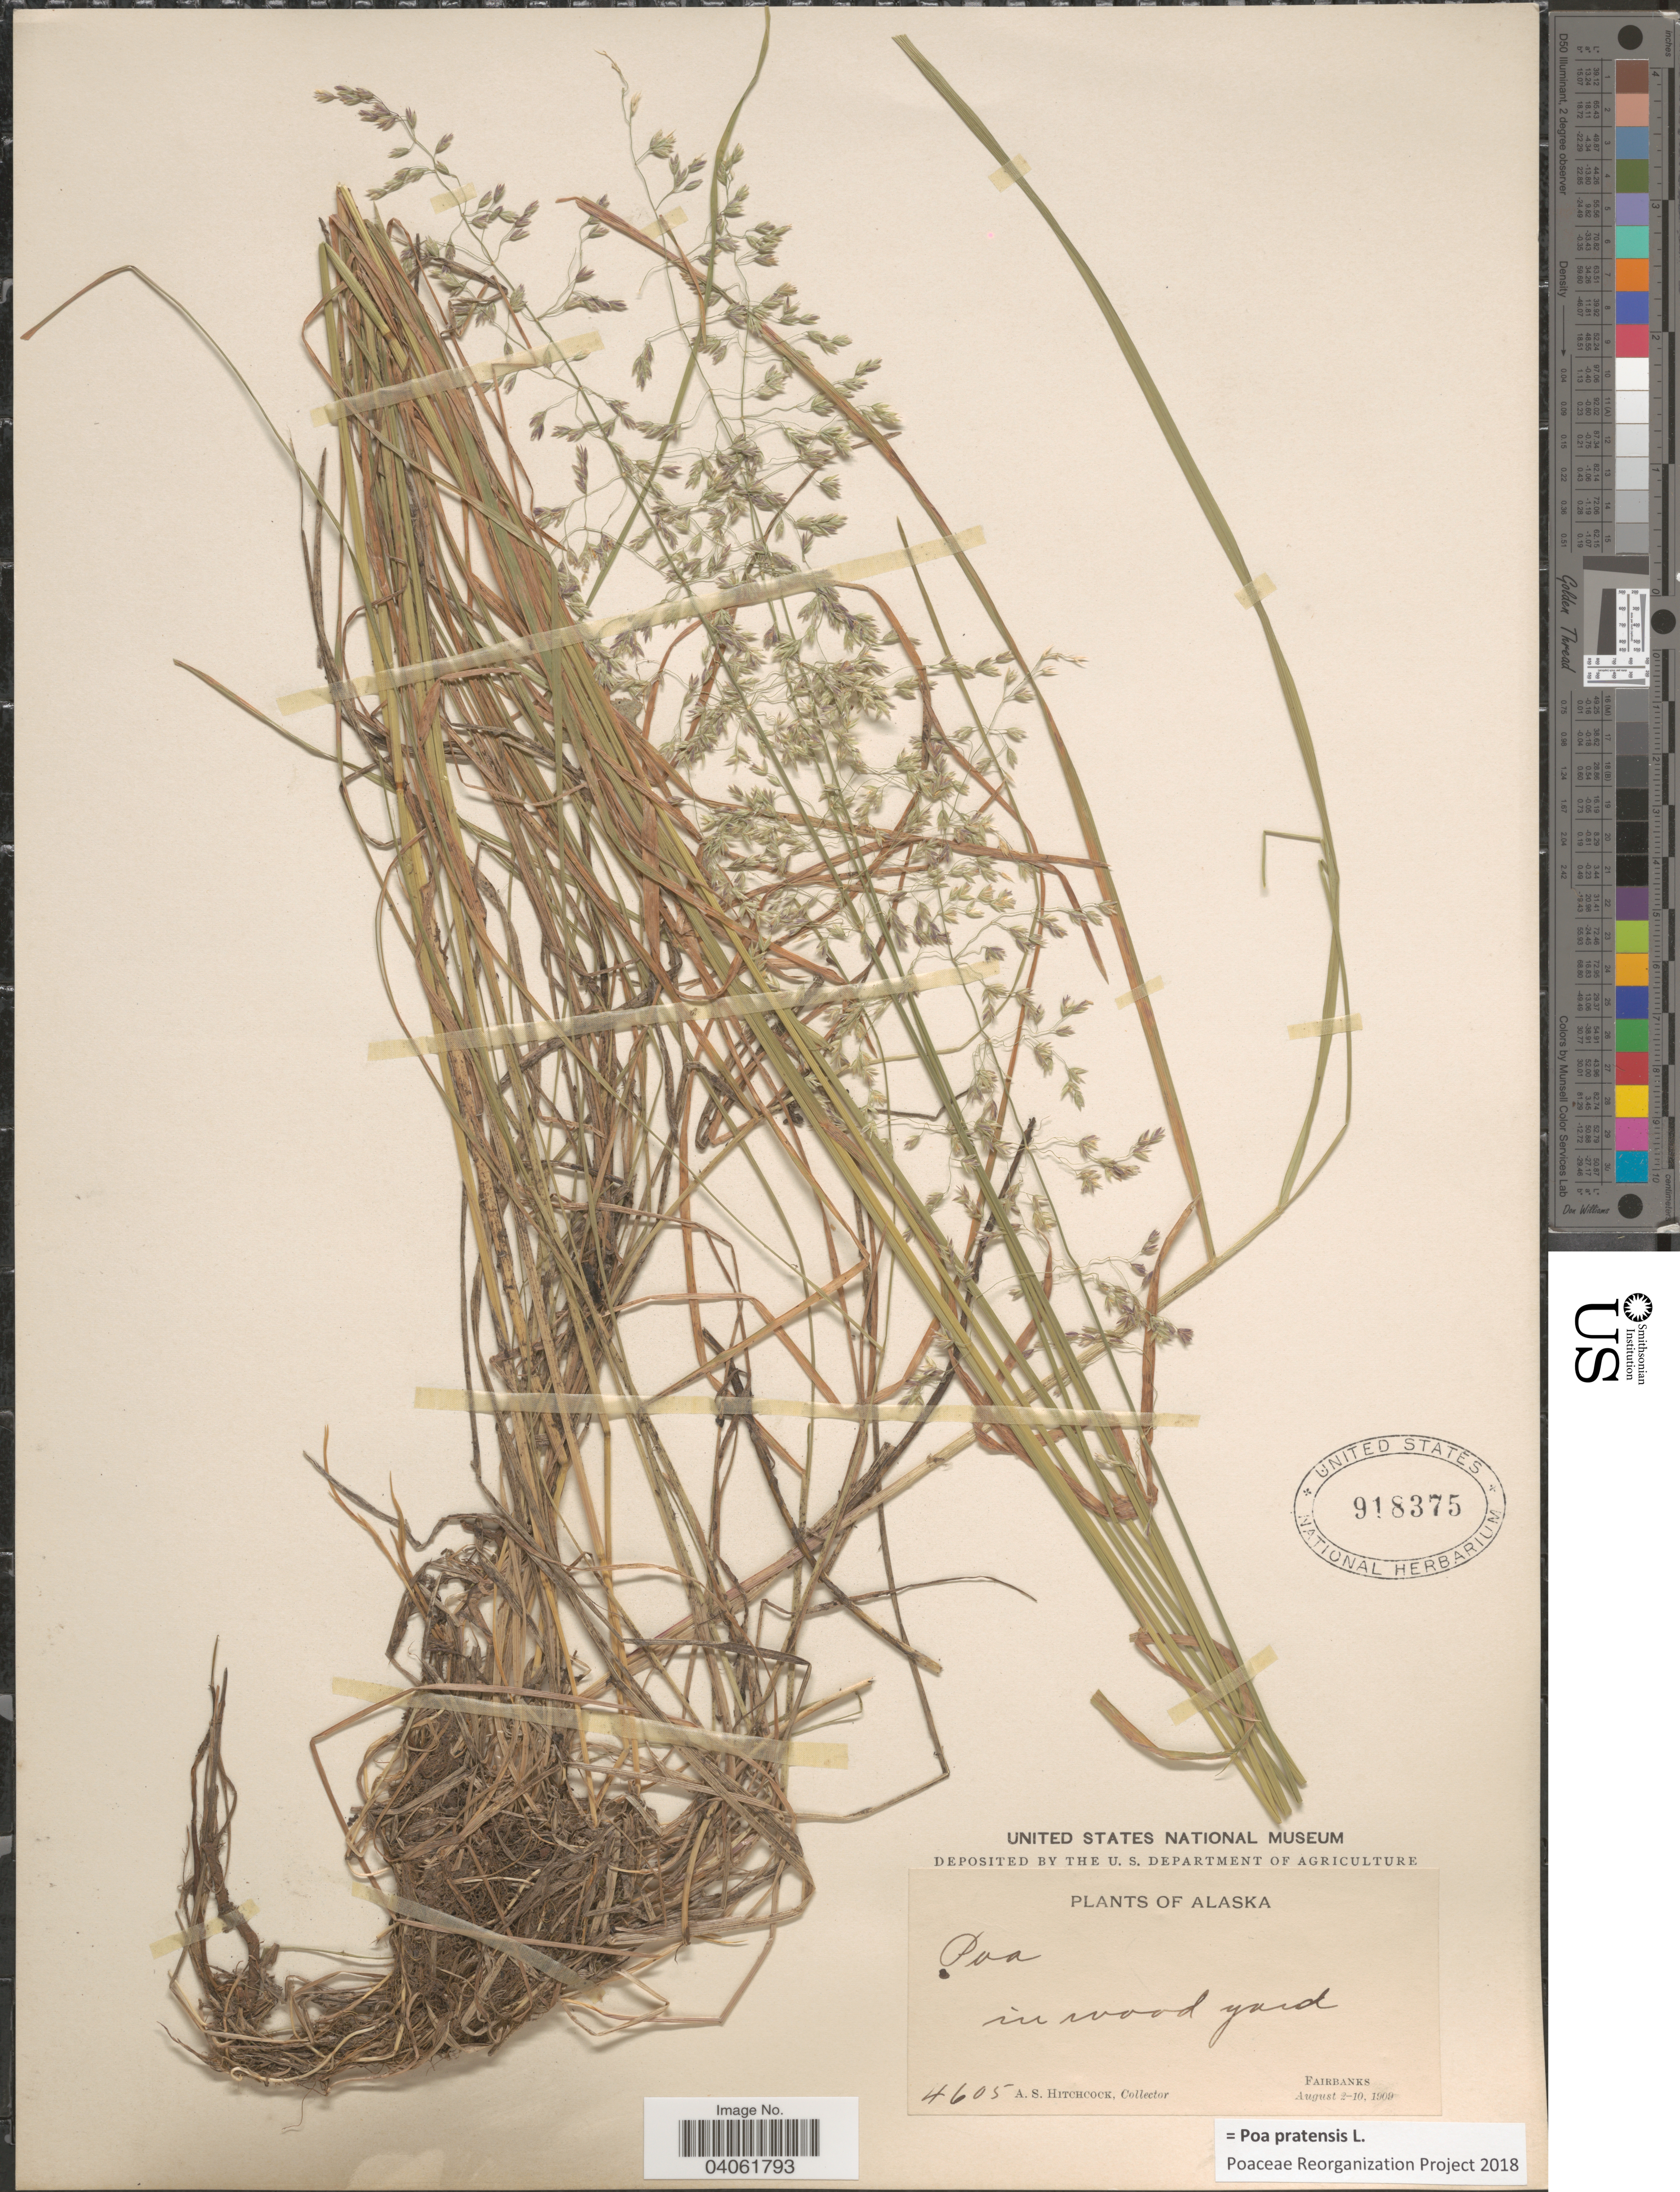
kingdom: Plantae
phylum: Tracheophyta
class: Liliopsida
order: Poales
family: Poaceae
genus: Poa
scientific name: Poa pratensis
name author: L.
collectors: A. S. Hitchcock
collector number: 4605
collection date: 1909-08-02/1909-08-10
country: United States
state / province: Alaska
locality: Fairbanks.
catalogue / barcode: US 918375